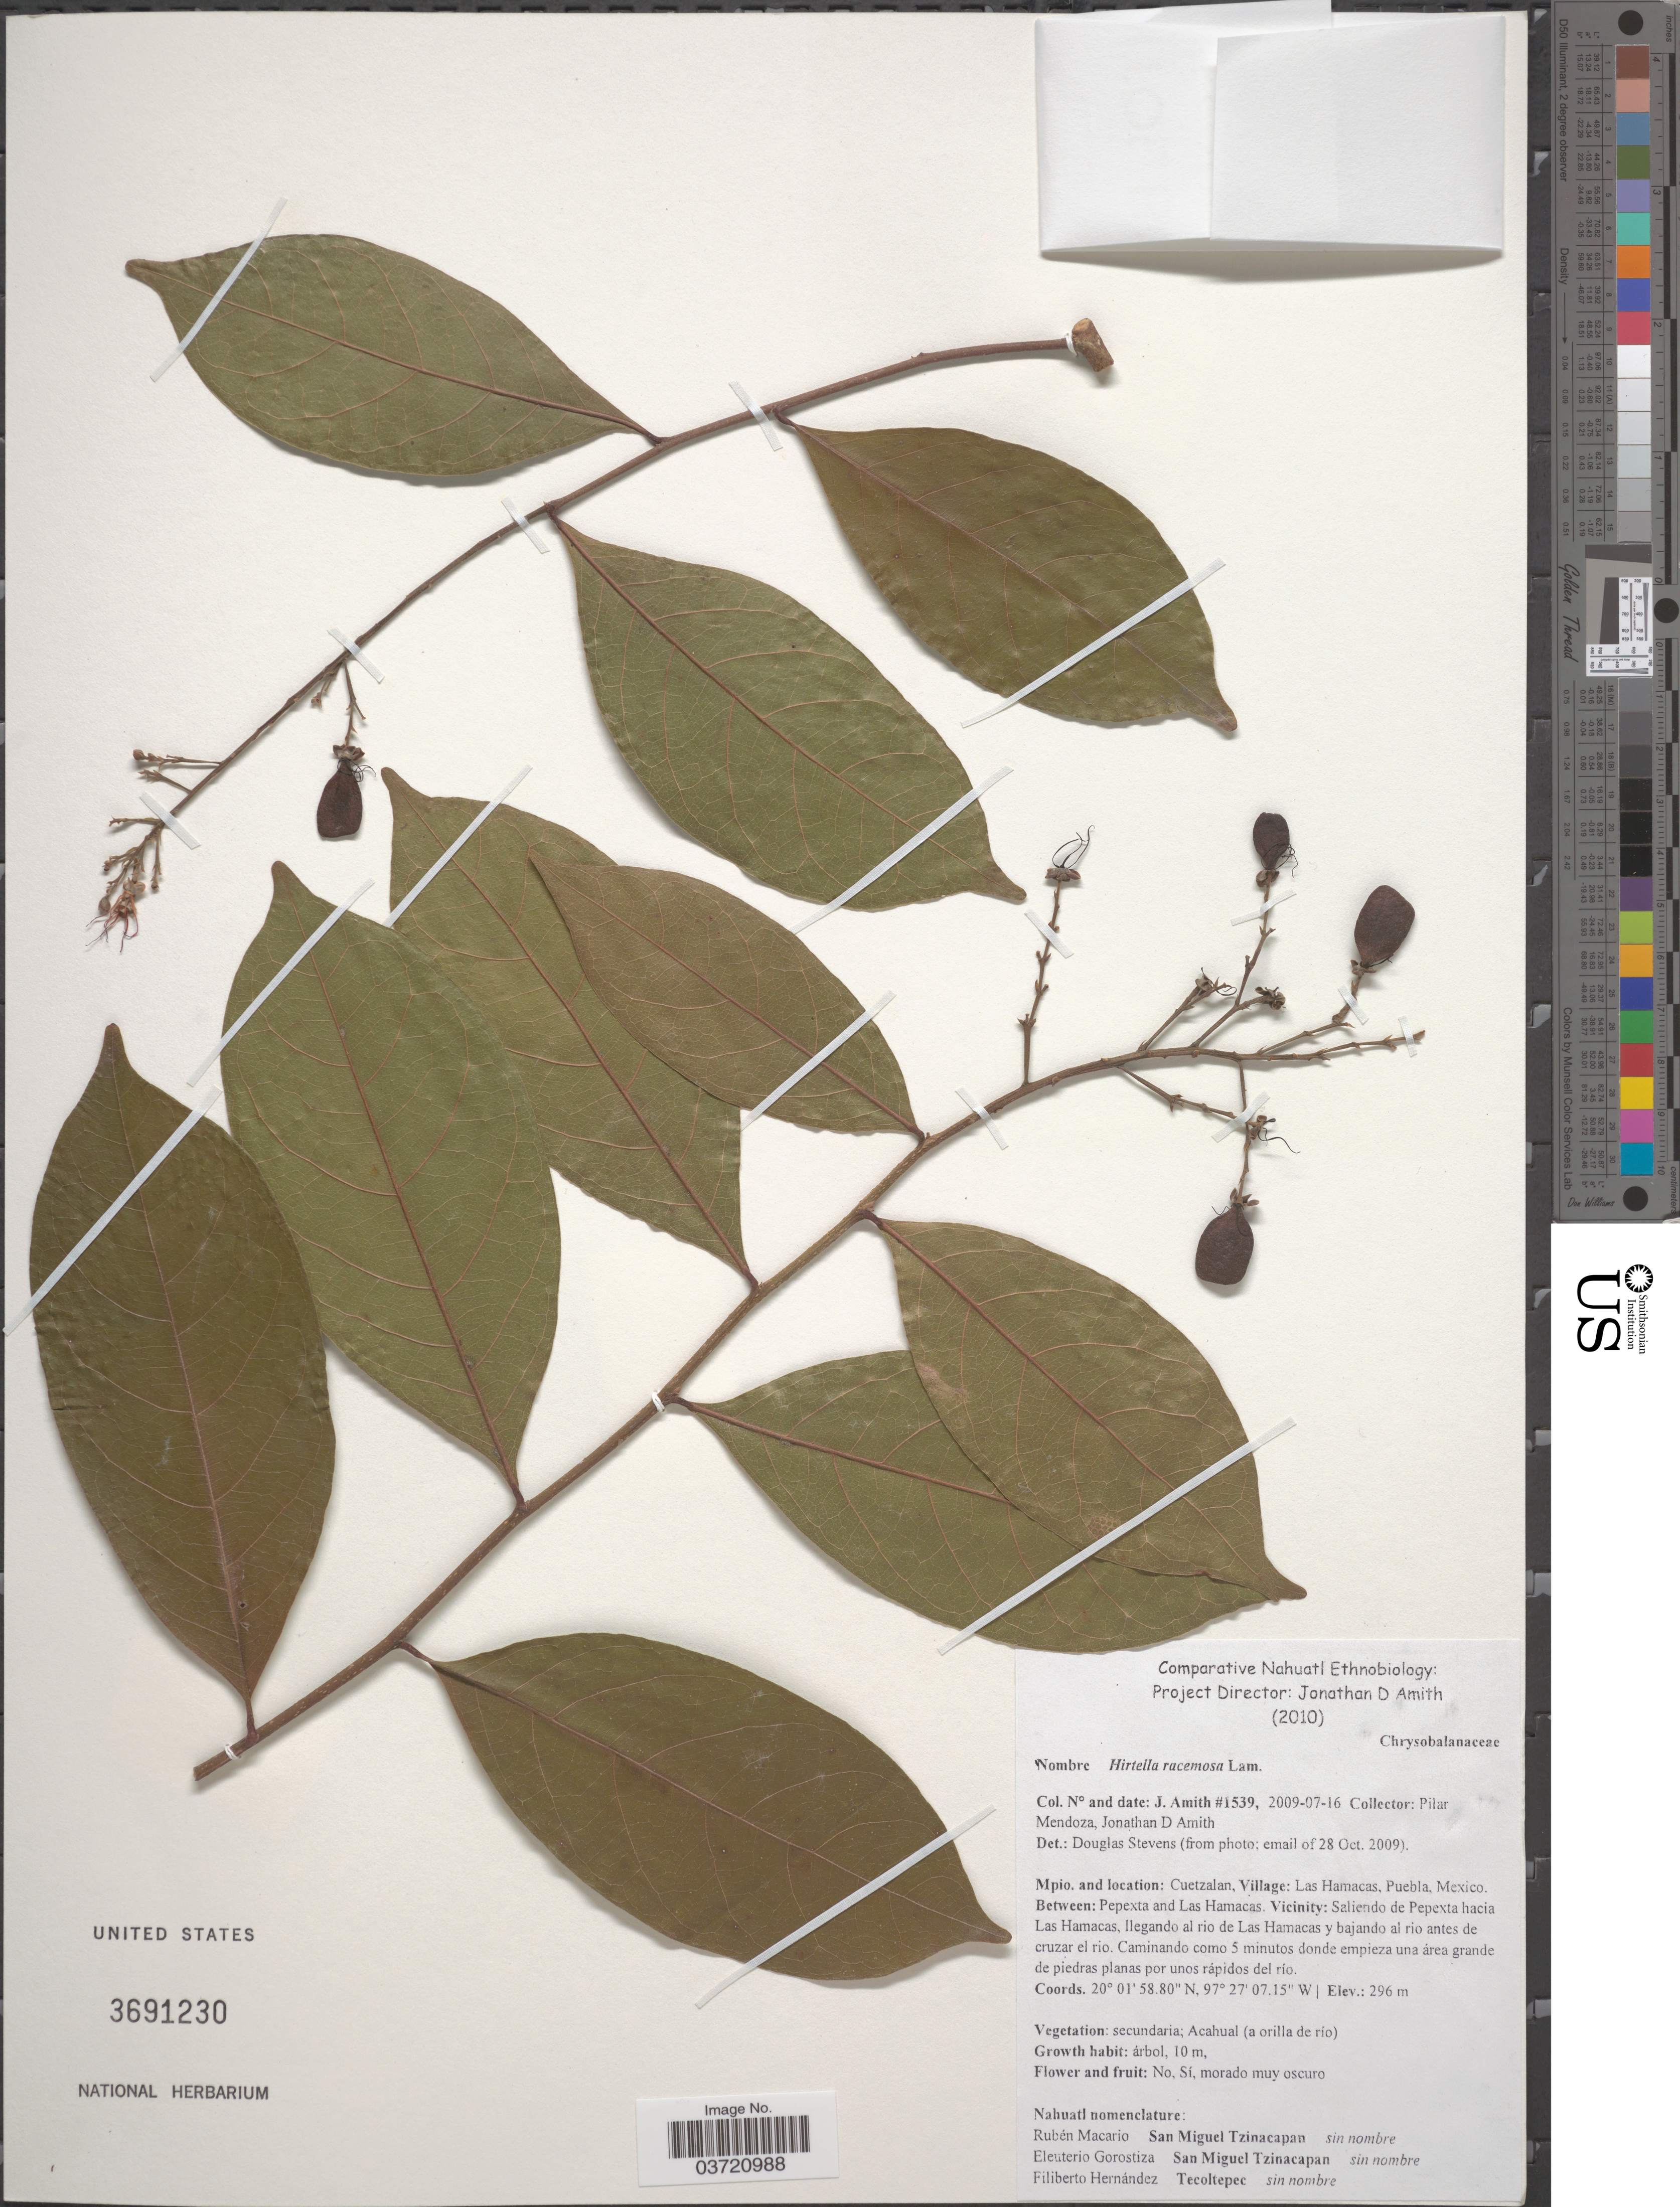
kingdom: Plantae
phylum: Tracheophyta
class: Magnoliopsida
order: Malpighiales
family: Chrysobalanaceae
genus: Hirtella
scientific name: Hirtella racemosa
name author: Lam.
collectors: J. D. Amith & P. Mendoza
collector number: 1539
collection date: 2009-07-16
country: Mexico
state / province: Puebla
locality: Mpio.: Cuetzalan, Village: Las Hamacas. Between: Pepexta and Las Hamacas. Vicinity: Saliendo de Pepexta hacia Las Hamacas, llegando al rio de Las Hamacas y bajando al rio antes de cruzar el rio.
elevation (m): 296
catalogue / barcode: US 3691230